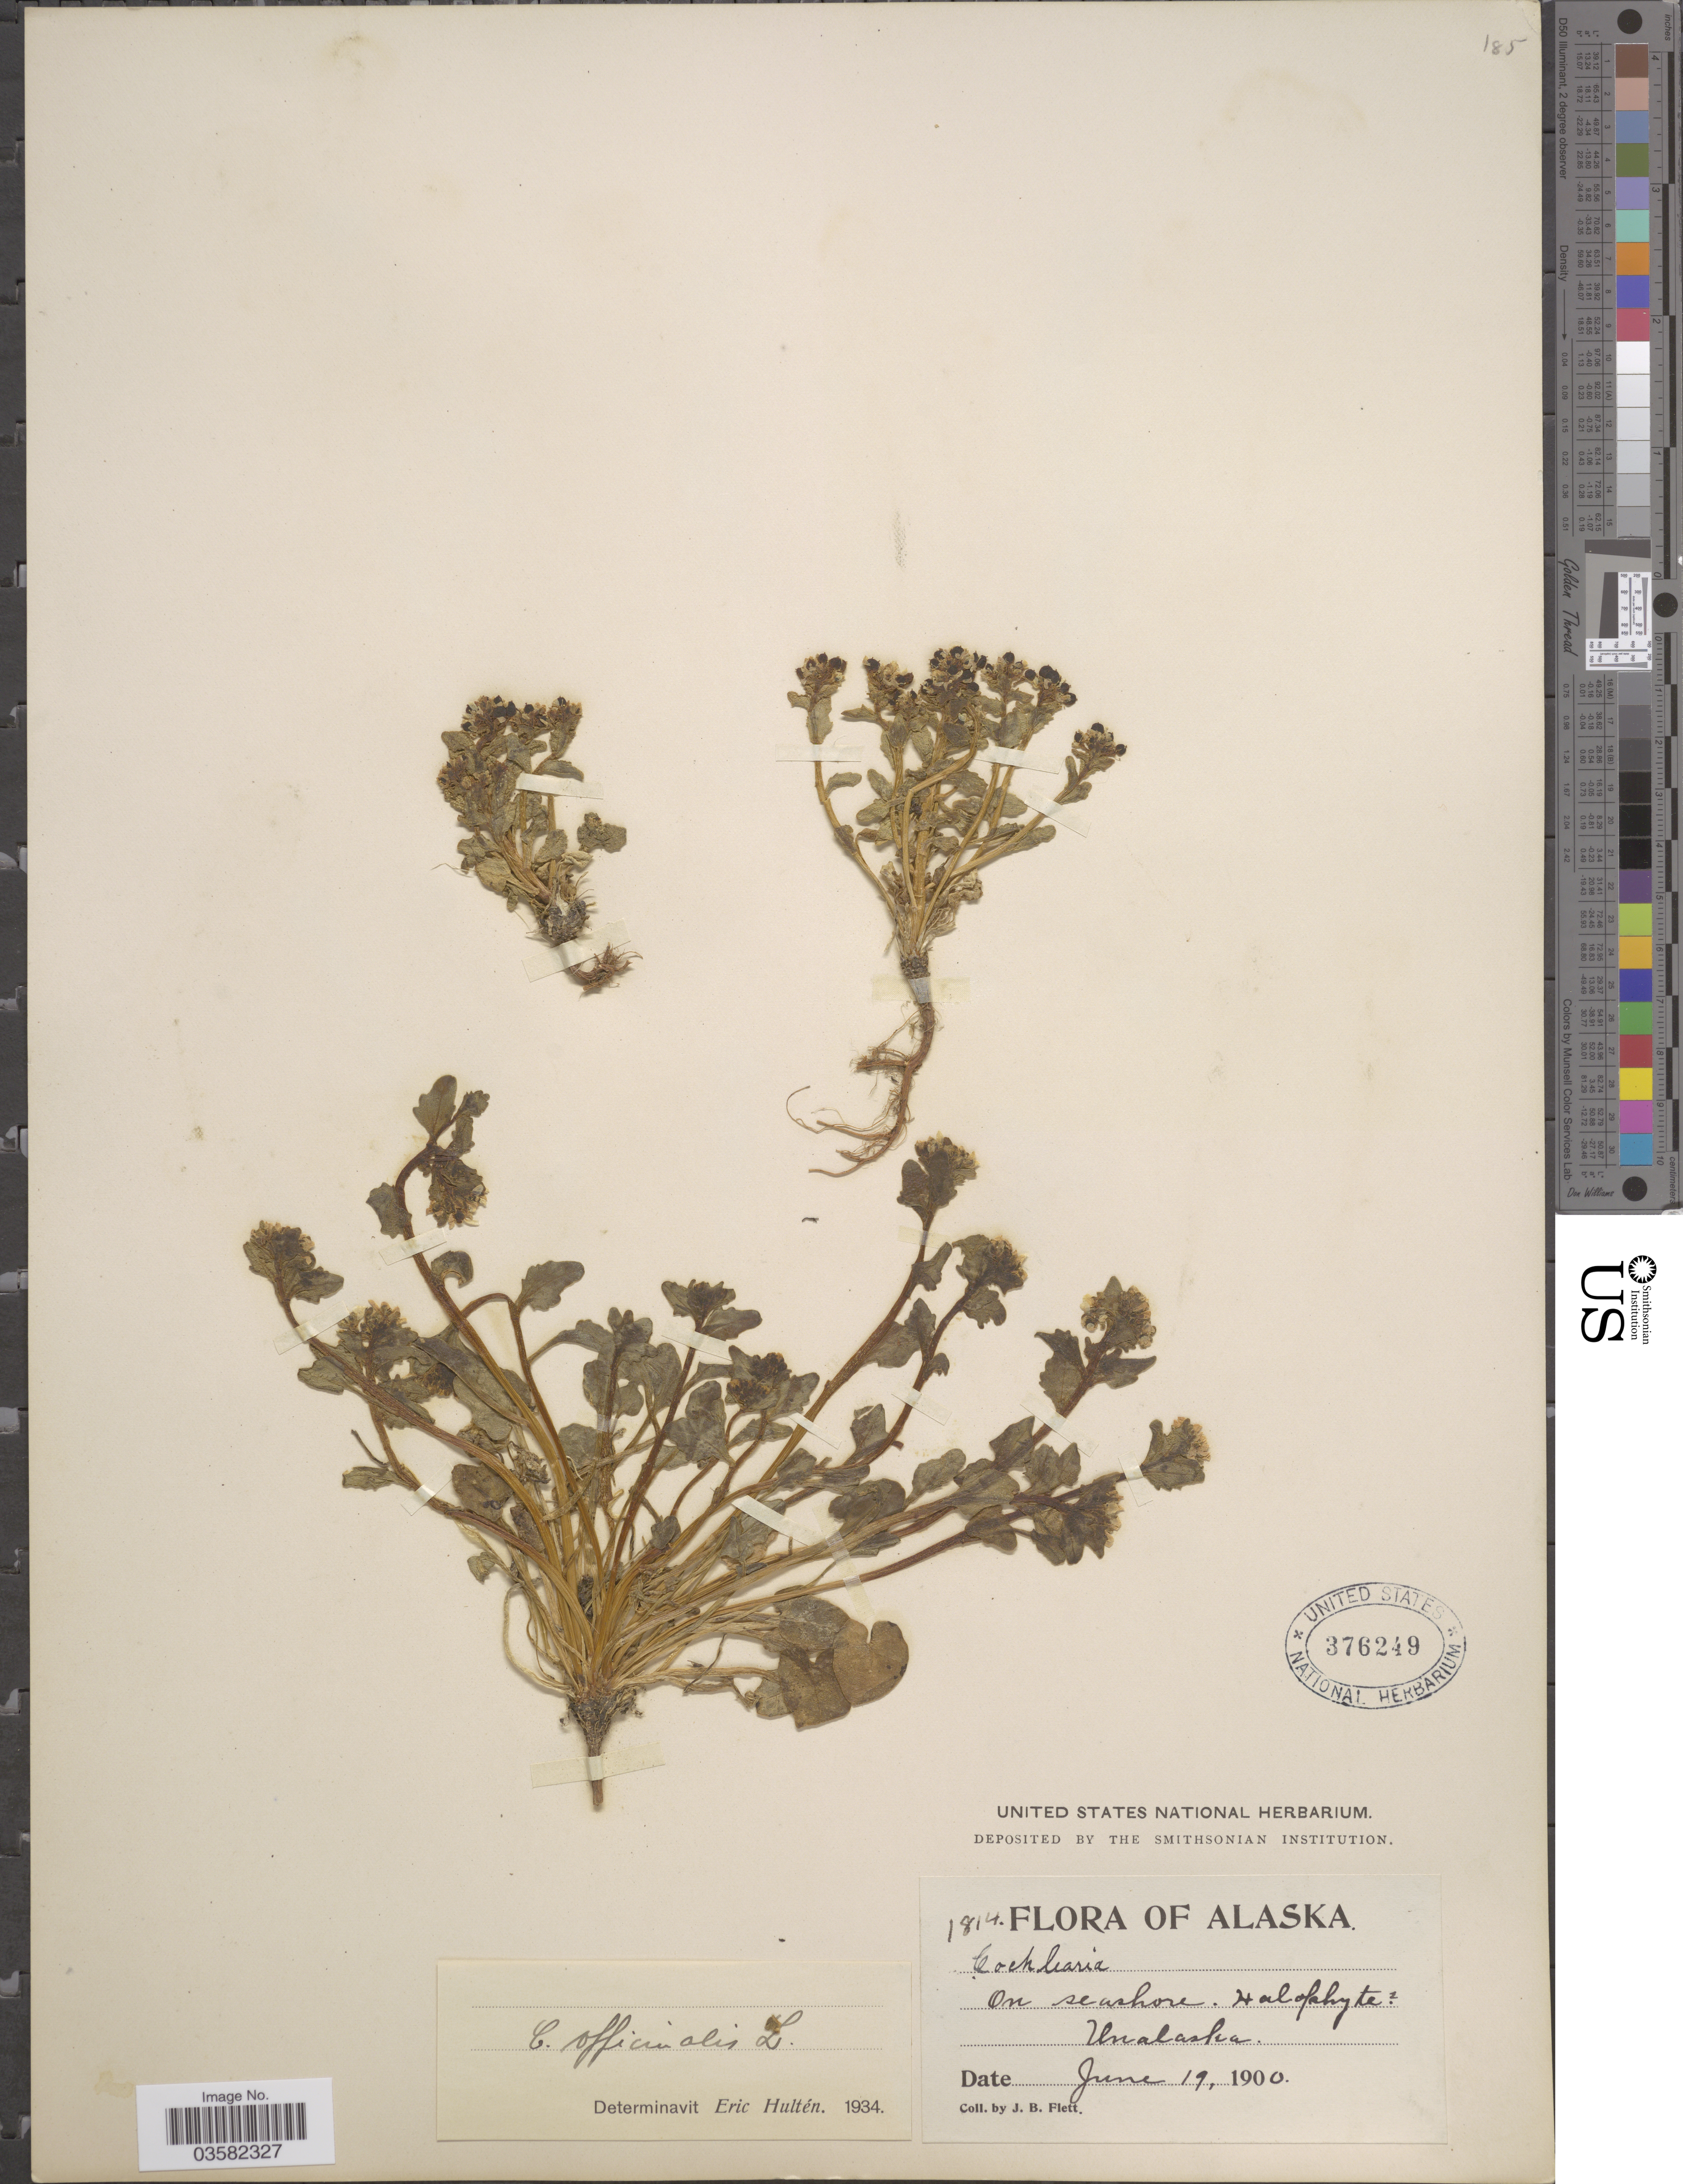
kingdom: Plantae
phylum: Tracheophyta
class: Magnoliopsida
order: Brassicales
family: Brassicaceae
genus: Cochlearia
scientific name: Cochlearia officinalis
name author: L.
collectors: J. Flett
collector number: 1814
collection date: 1900-06-19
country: United States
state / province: Alaska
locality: On seashore. Unalaska.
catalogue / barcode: US 376249